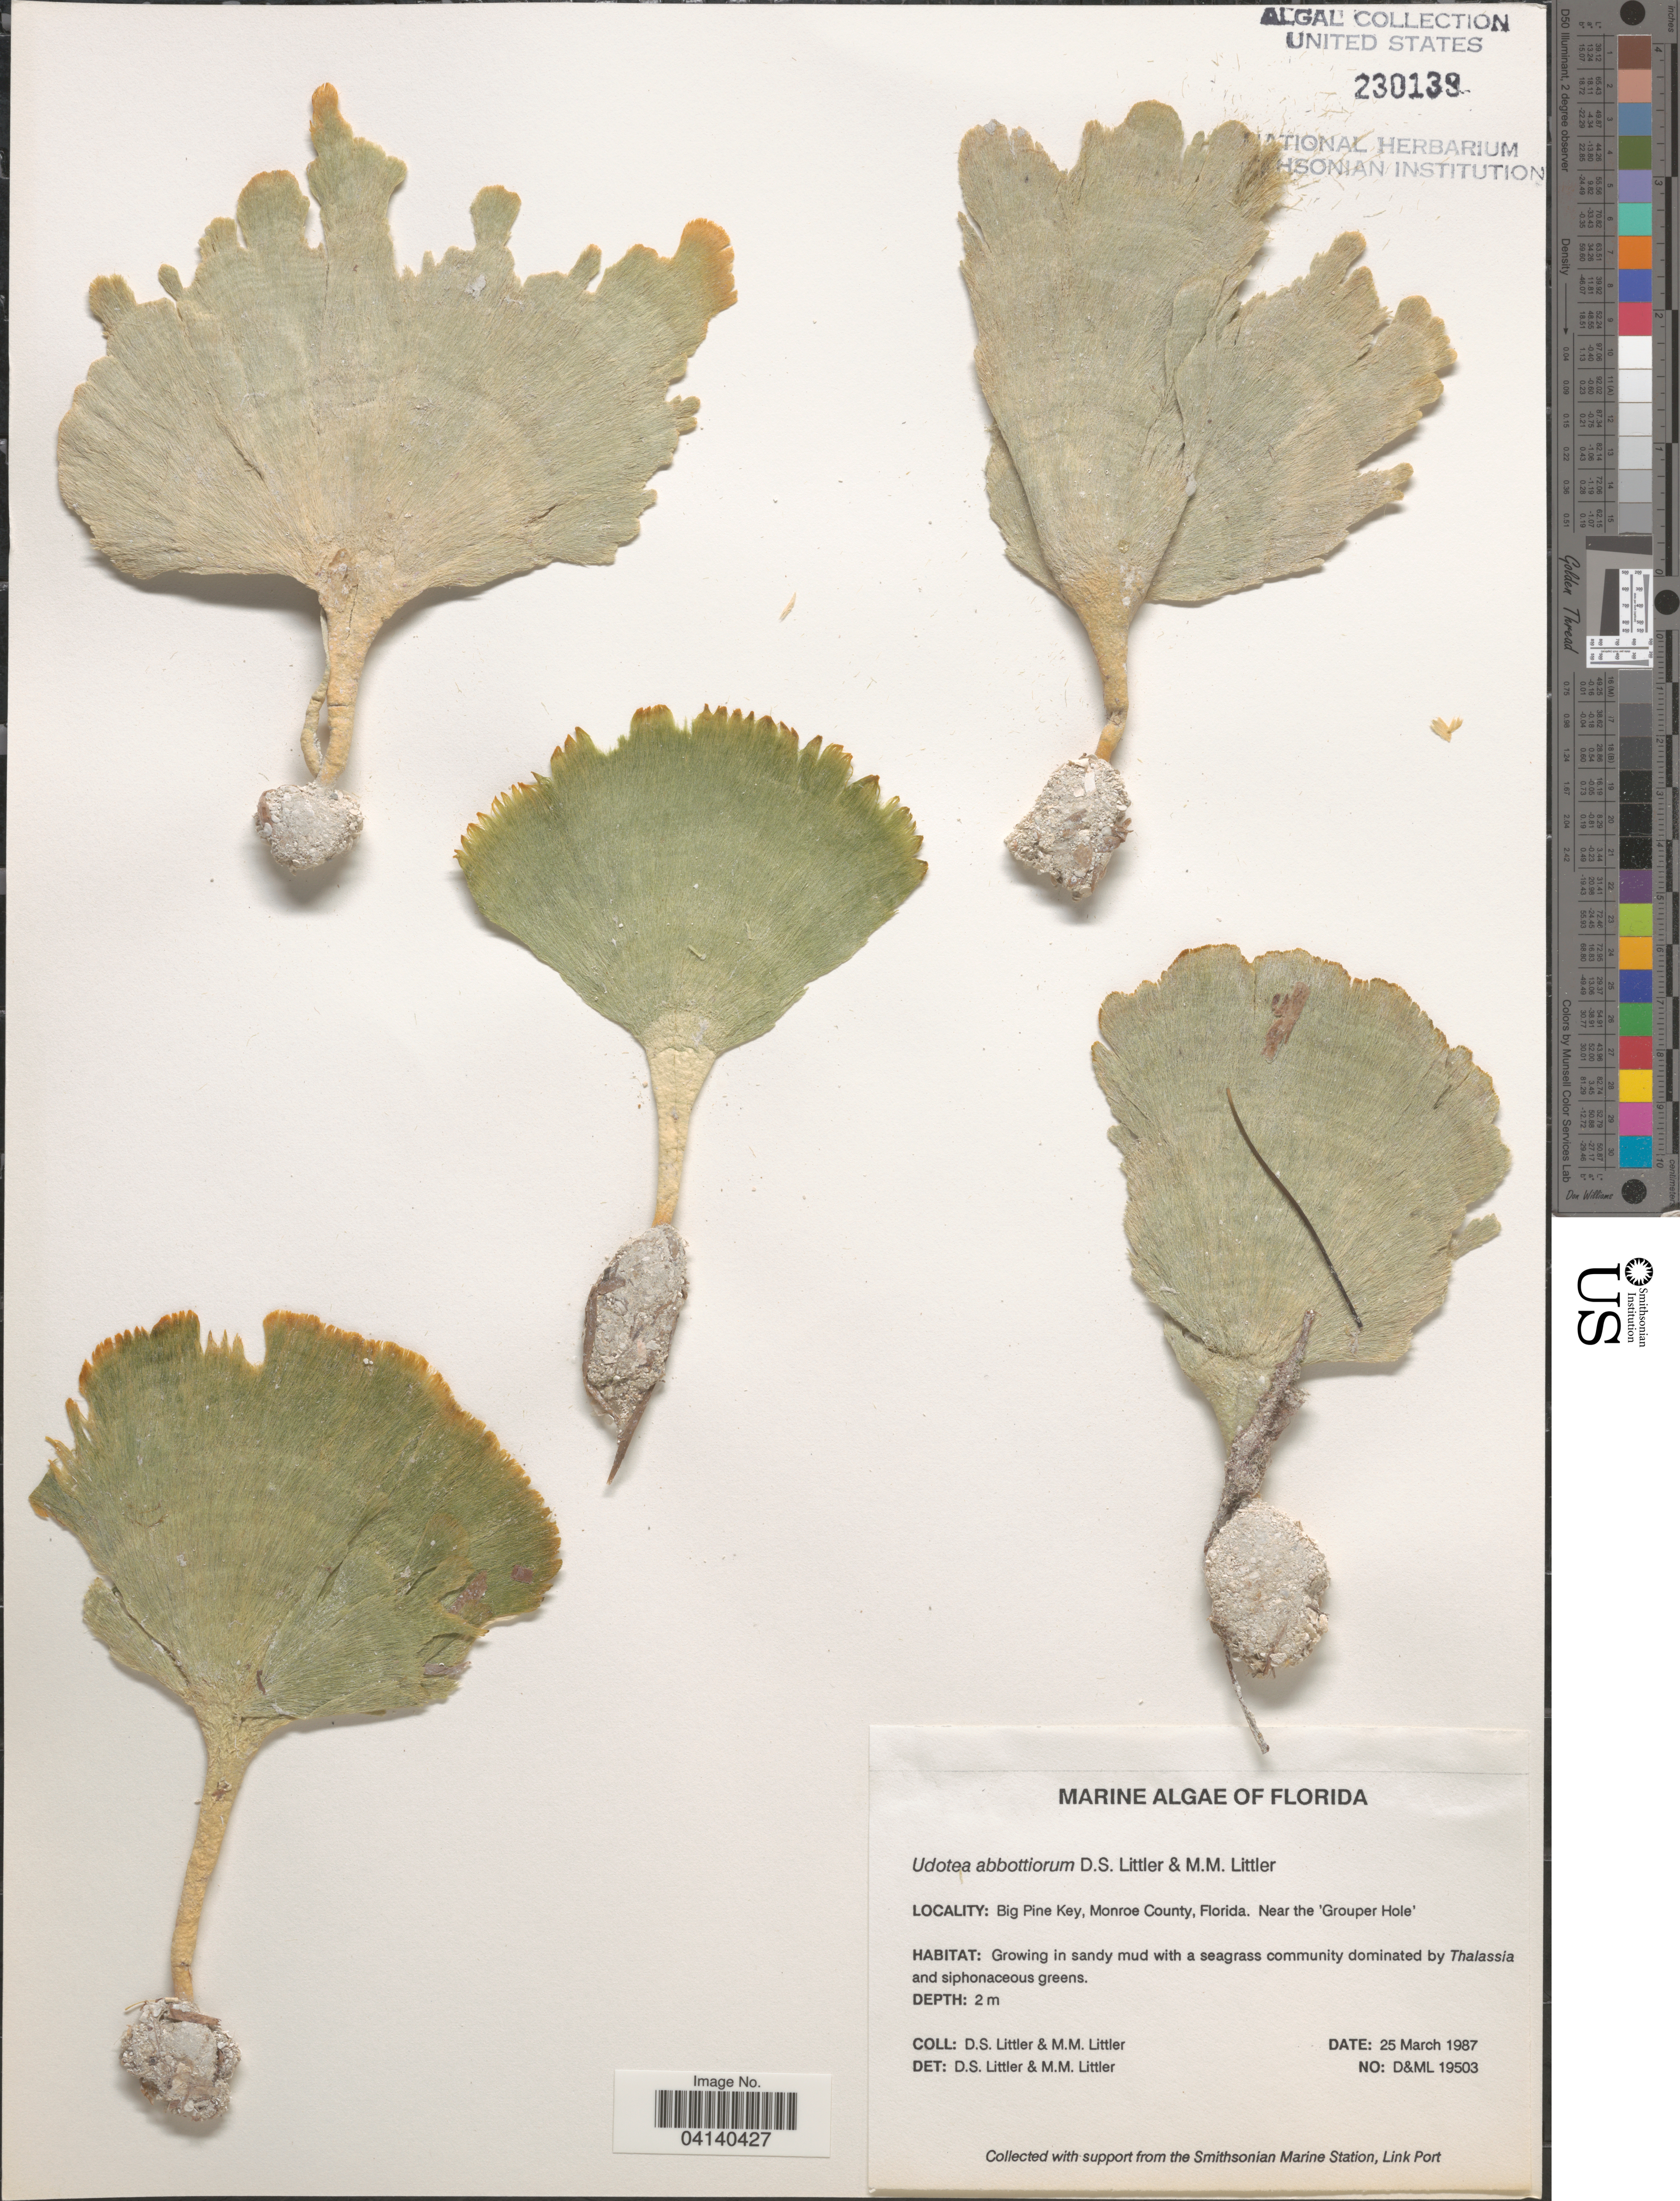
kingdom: Plantae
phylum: Chlorophyta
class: Ulvophyceae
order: Bryopsidales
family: Udoteaceae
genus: Udotea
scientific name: Udotea abbottiorum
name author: D.S. Littler & Littler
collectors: D. S. Littler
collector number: D&ML19503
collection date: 1987-03-25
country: United States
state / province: Florida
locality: Big Pine Key, Monroe County. Near the 'Grouper Hole'.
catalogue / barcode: US 230138